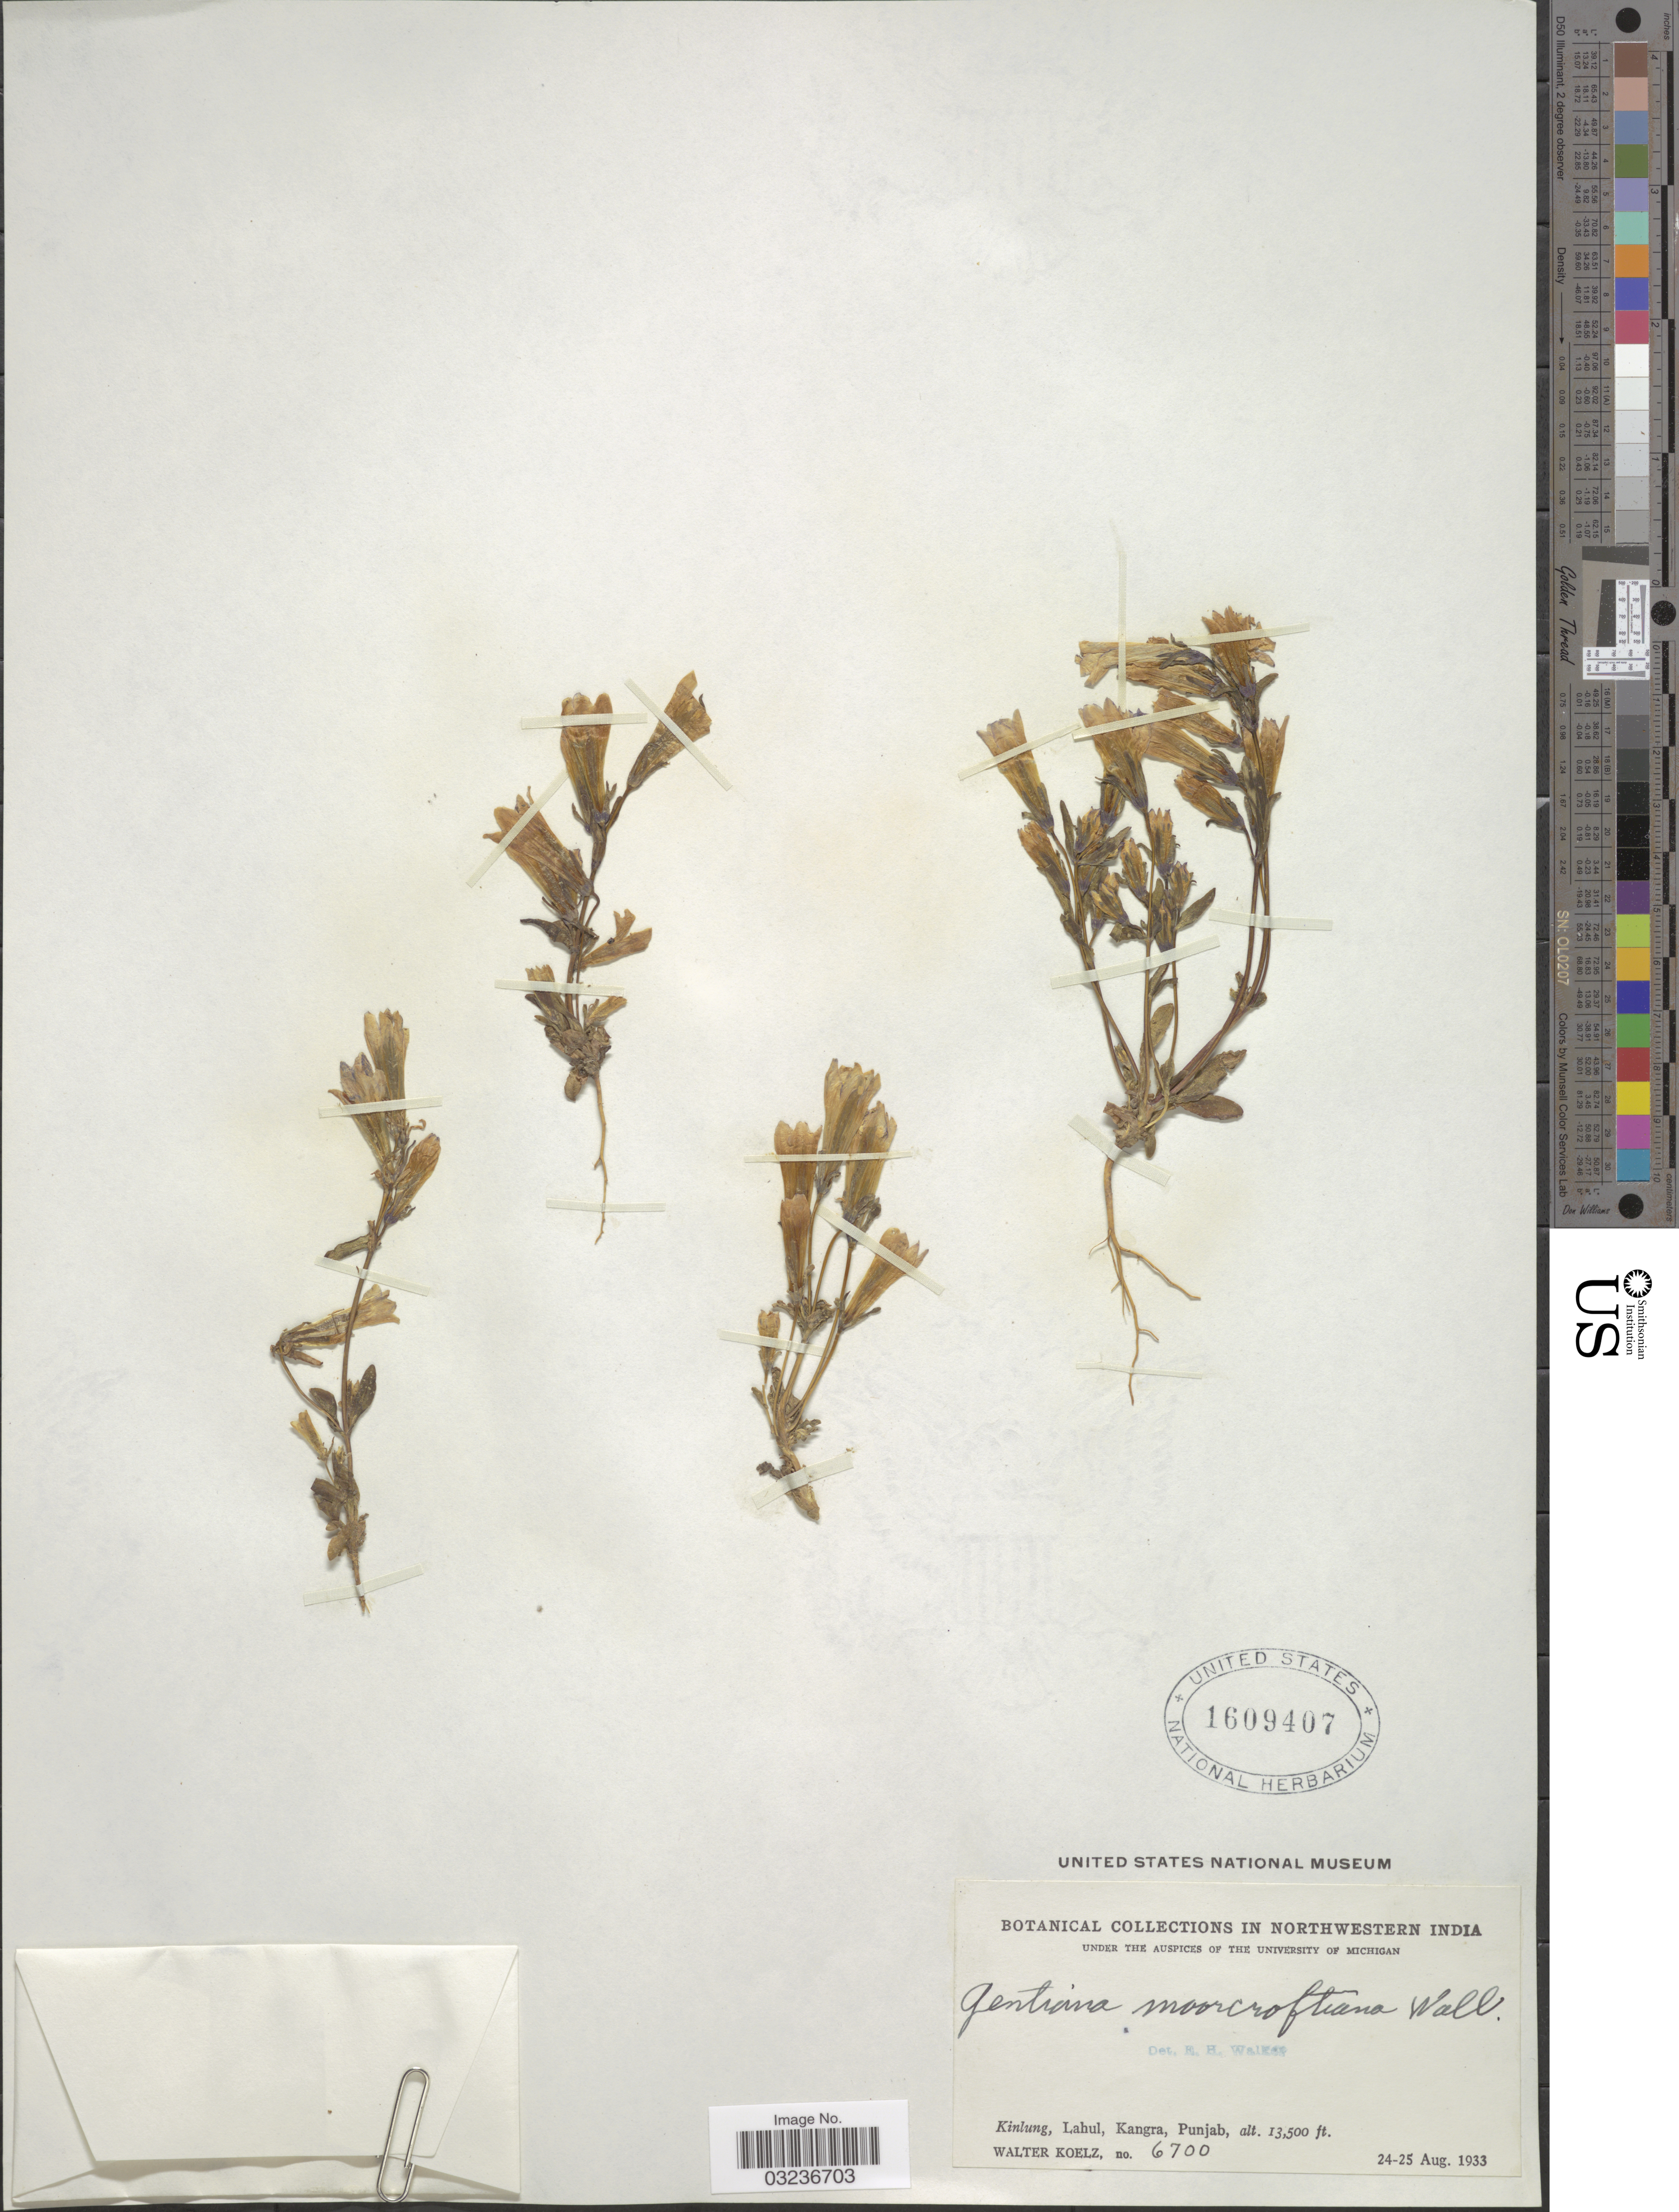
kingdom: Plantae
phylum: Tracheophyta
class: Magnoliopsida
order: Gentianales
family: Gentianaceae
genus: Gentiana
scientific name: Gentiana moorcroftiana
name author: Wall. ex G. Don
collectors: W. N. Koelz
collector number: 6700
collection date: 1933-08-24/1933-08-25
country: India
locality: Northwestern India, Kinlung, Lahul, Kangra, Punjab.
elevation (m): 4115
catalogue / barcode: US 1609407